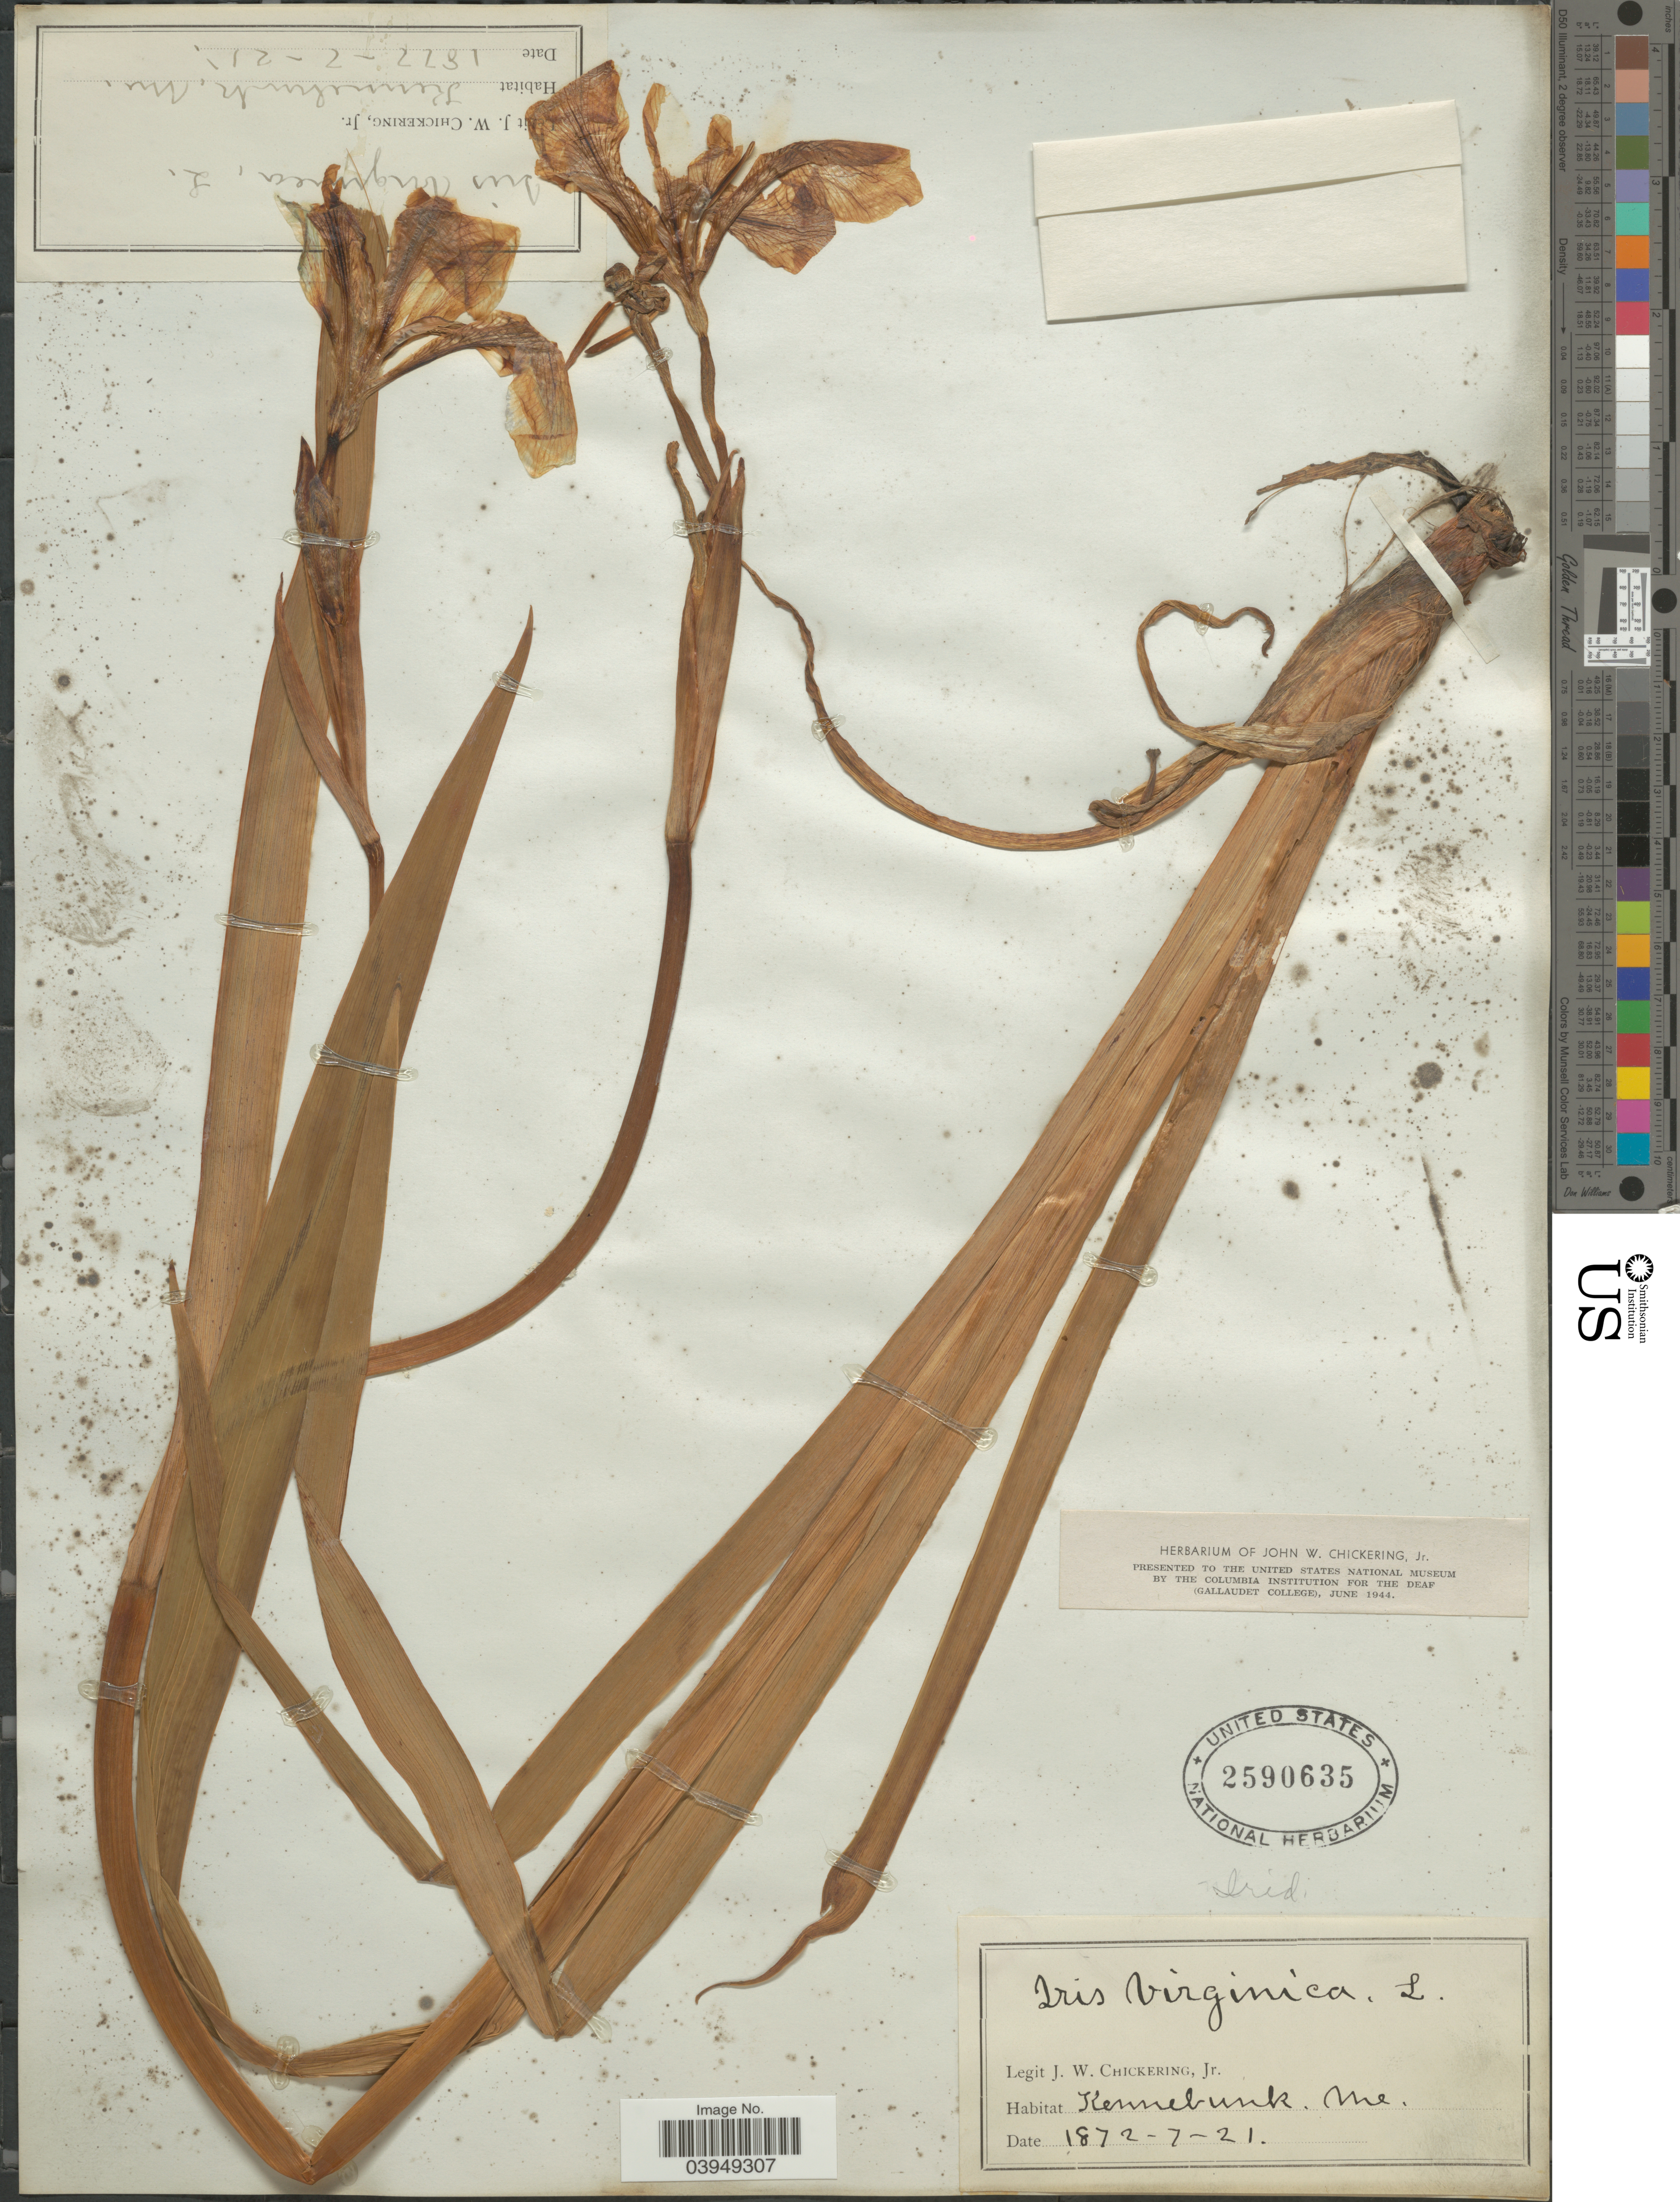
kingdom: Plantae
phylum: Tracheophyta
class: Liliopsida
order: Asparagales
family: Iridaceae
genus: Iris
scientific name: Iris virginica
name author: L.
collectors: J. Chickering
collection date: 1872-07-21/1877-07-25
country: United States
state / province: Maine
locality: Kennebunk.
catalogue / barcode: US 2590635